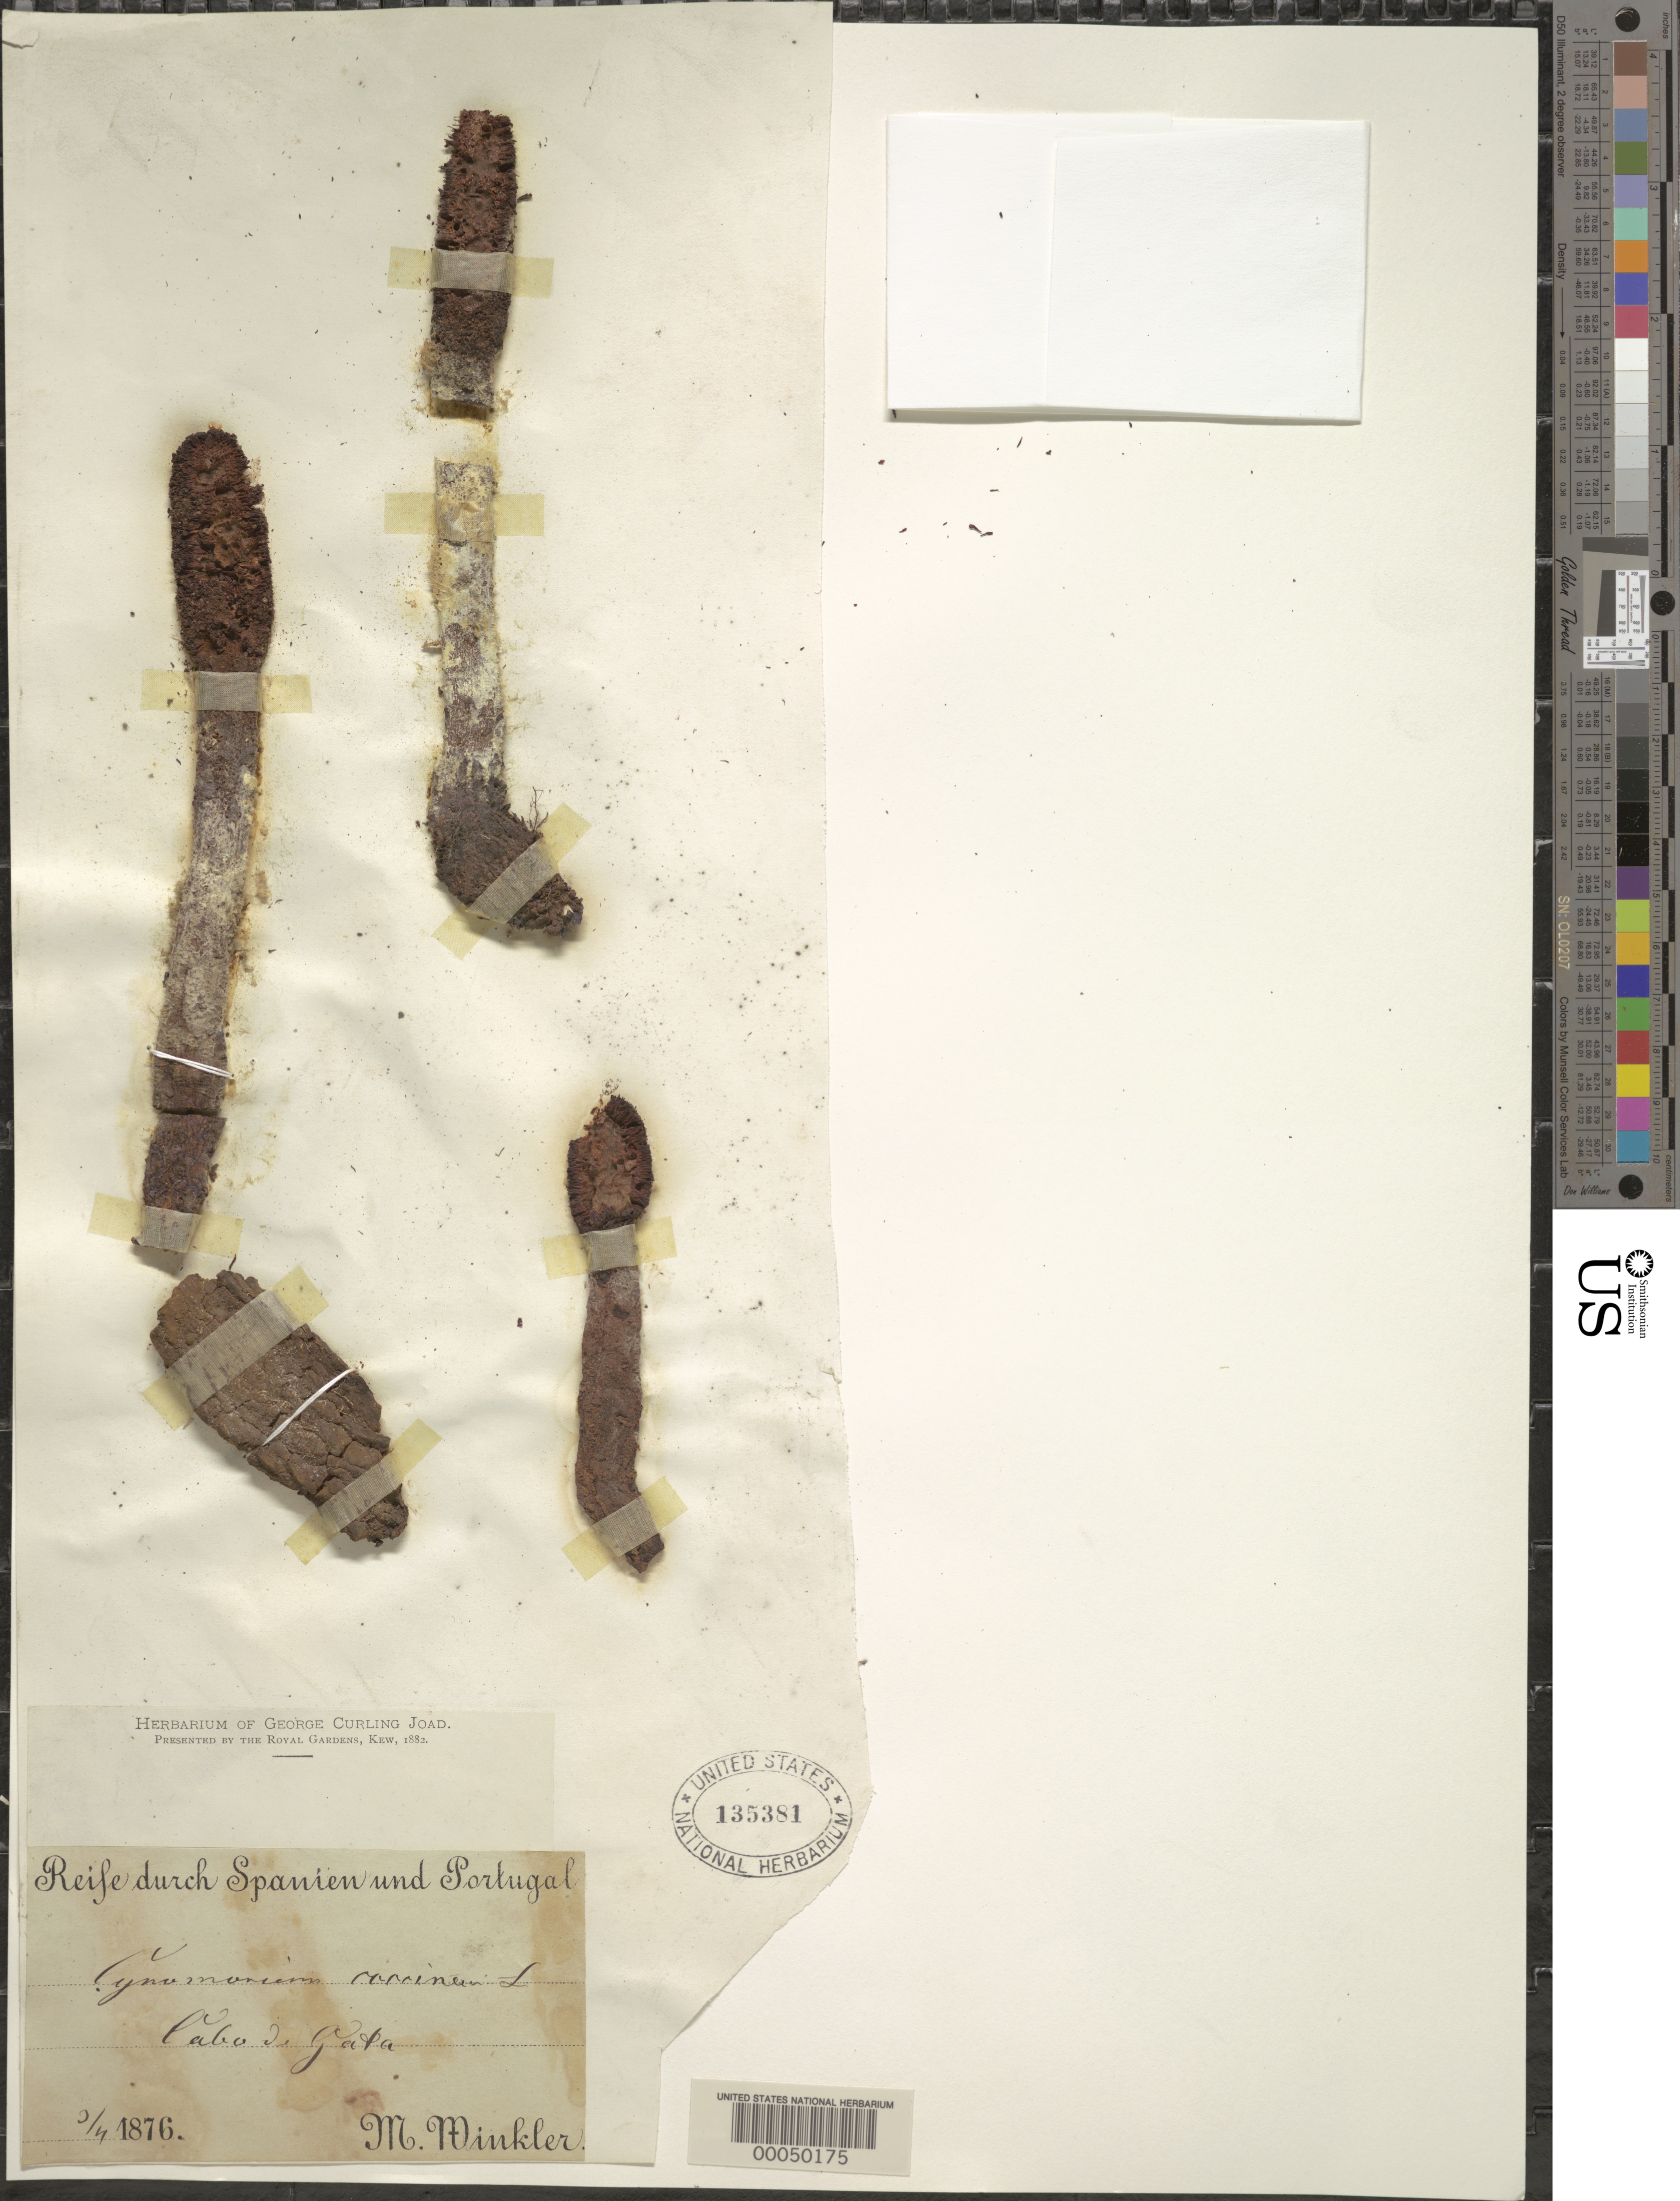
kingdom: Plantae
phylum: Tracheophyta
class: Magnoliopsida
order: Saxifragales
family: Cynomoriaceae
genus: Cynomorium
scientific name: Cynomorium coccineum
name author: L.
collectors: -. Winkler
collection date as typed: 1876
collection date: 1876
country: Spain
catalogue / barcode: US 135381